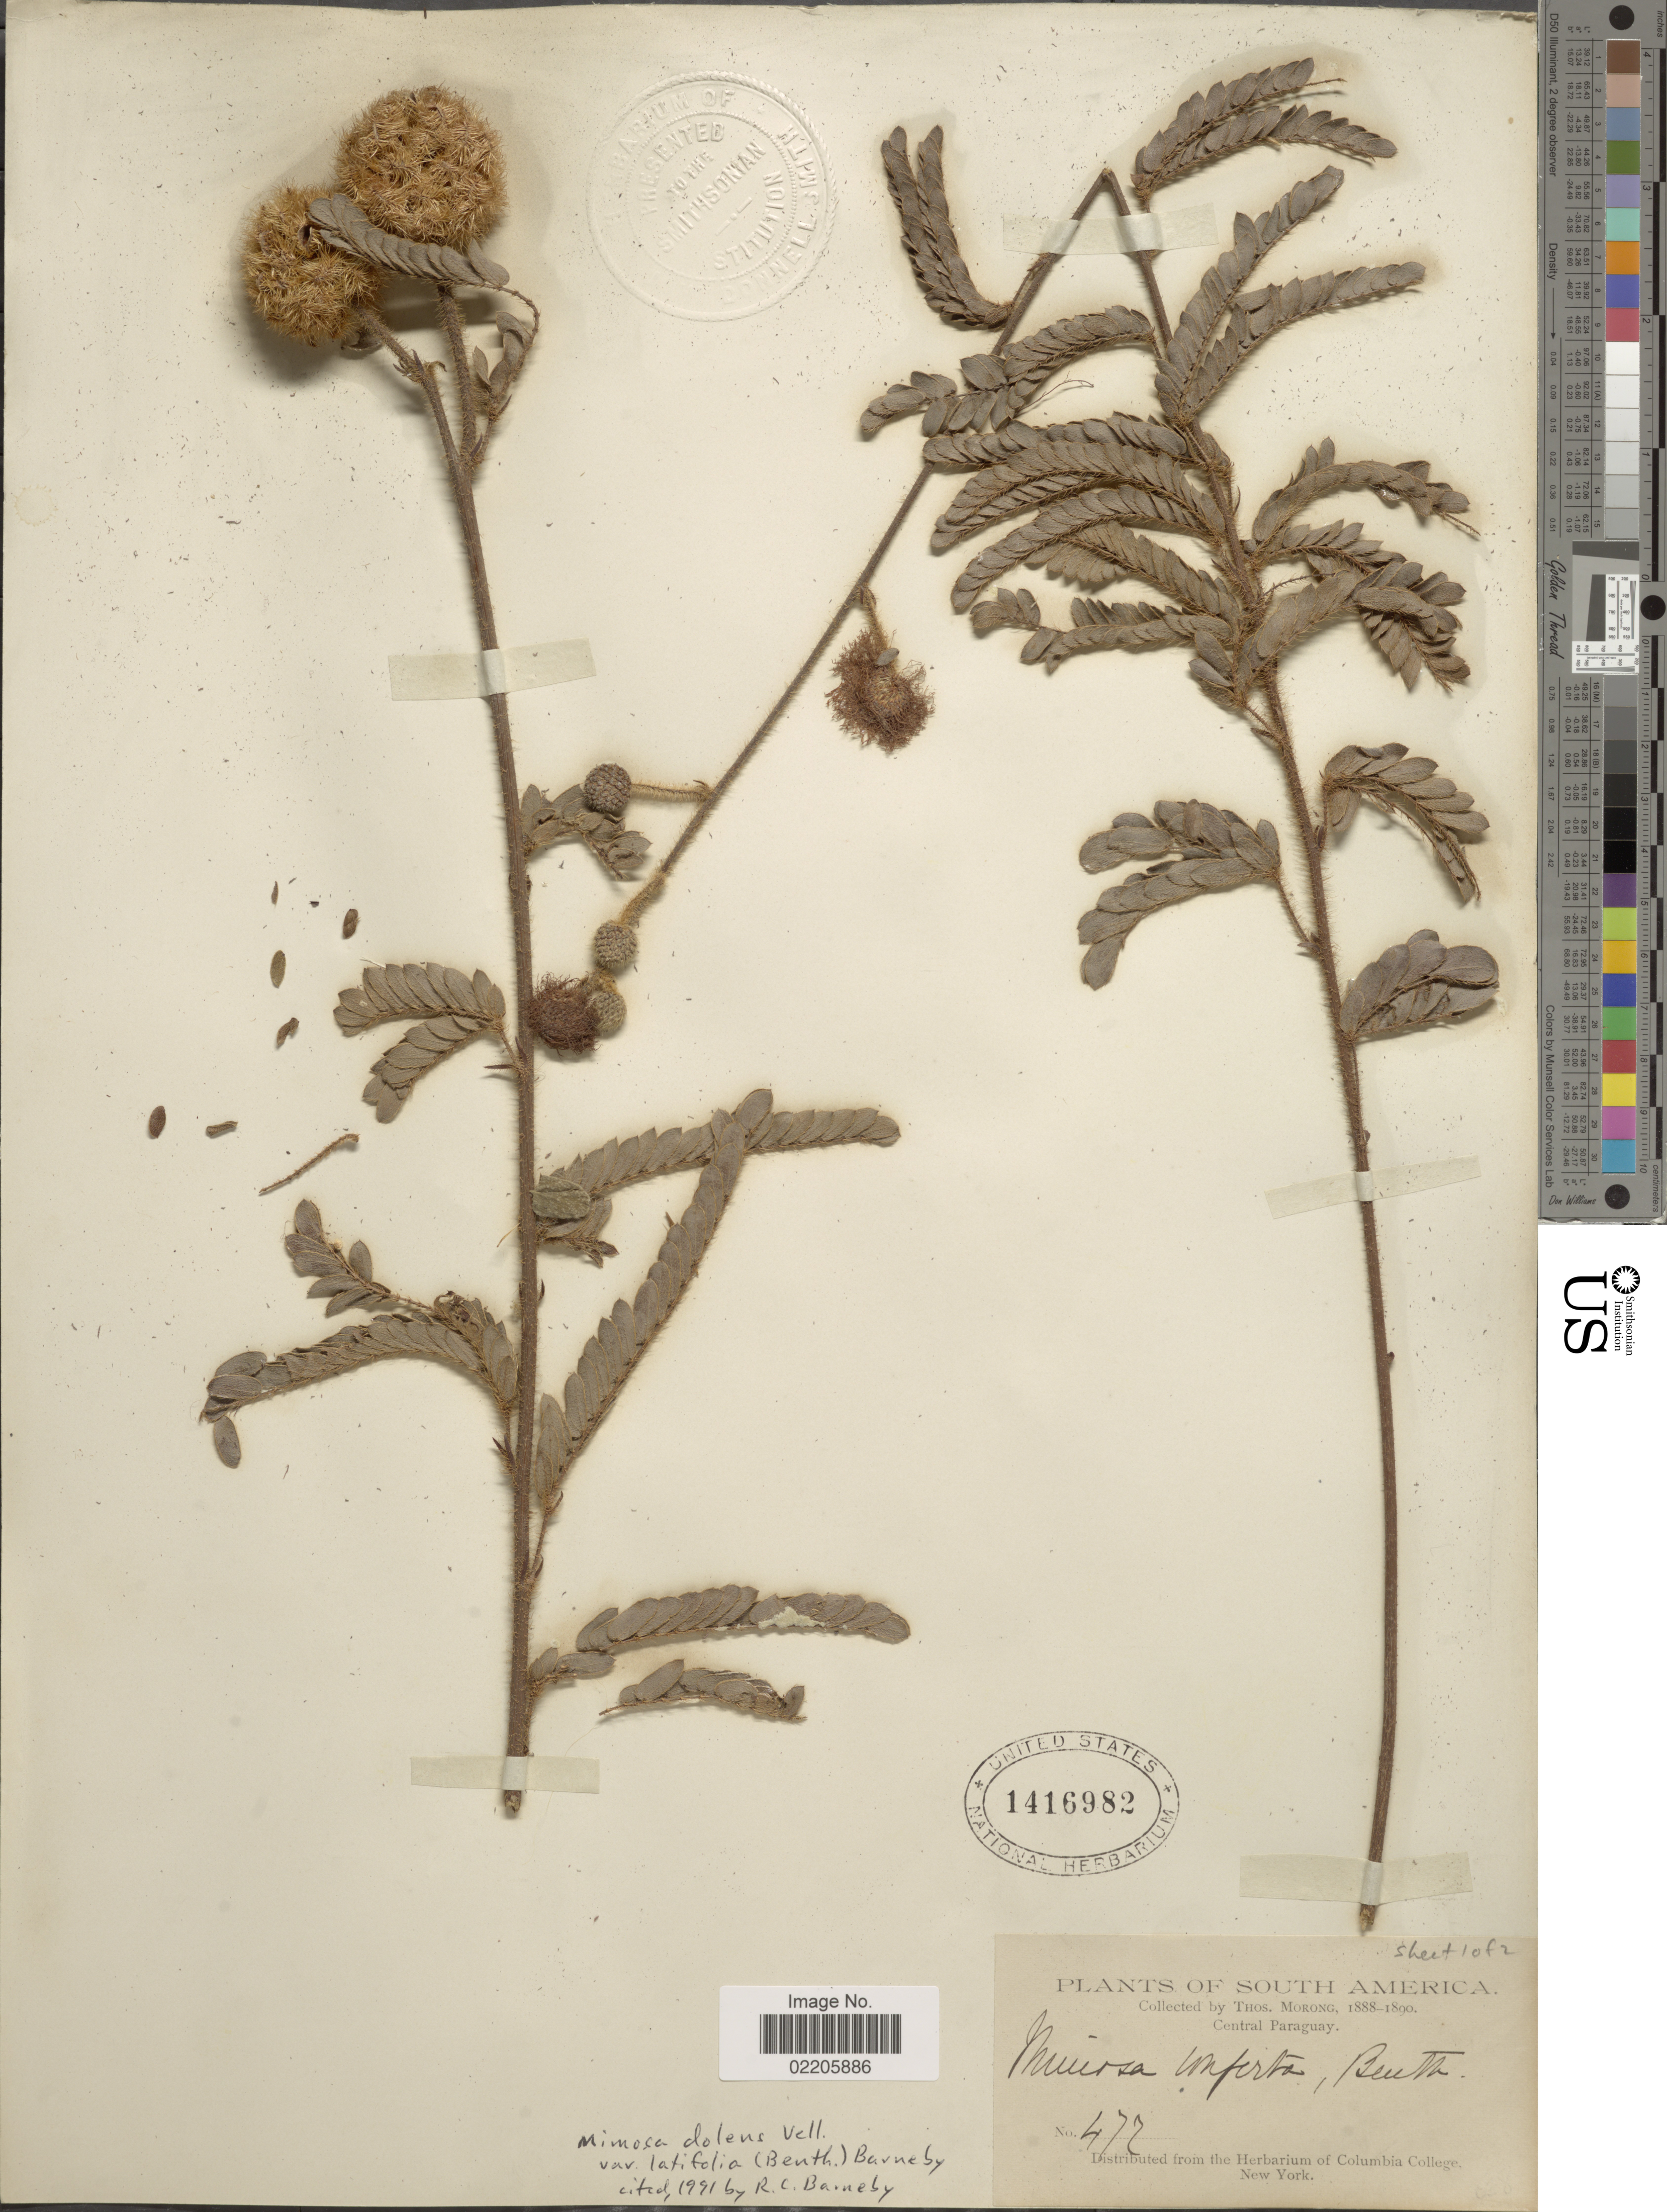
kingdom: Plantae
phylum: Tracheophyta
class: Magnoliopsida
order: Fabales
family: Fabaceae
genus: Mimosa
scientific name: Mimosa dolens var. latifolia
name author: (Benth.) Barneby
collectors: ex herb. T. Morong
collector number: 472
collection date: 1888/1890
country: Paraguay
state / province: Central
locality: Central Paraguay.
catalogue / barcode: US 1416982